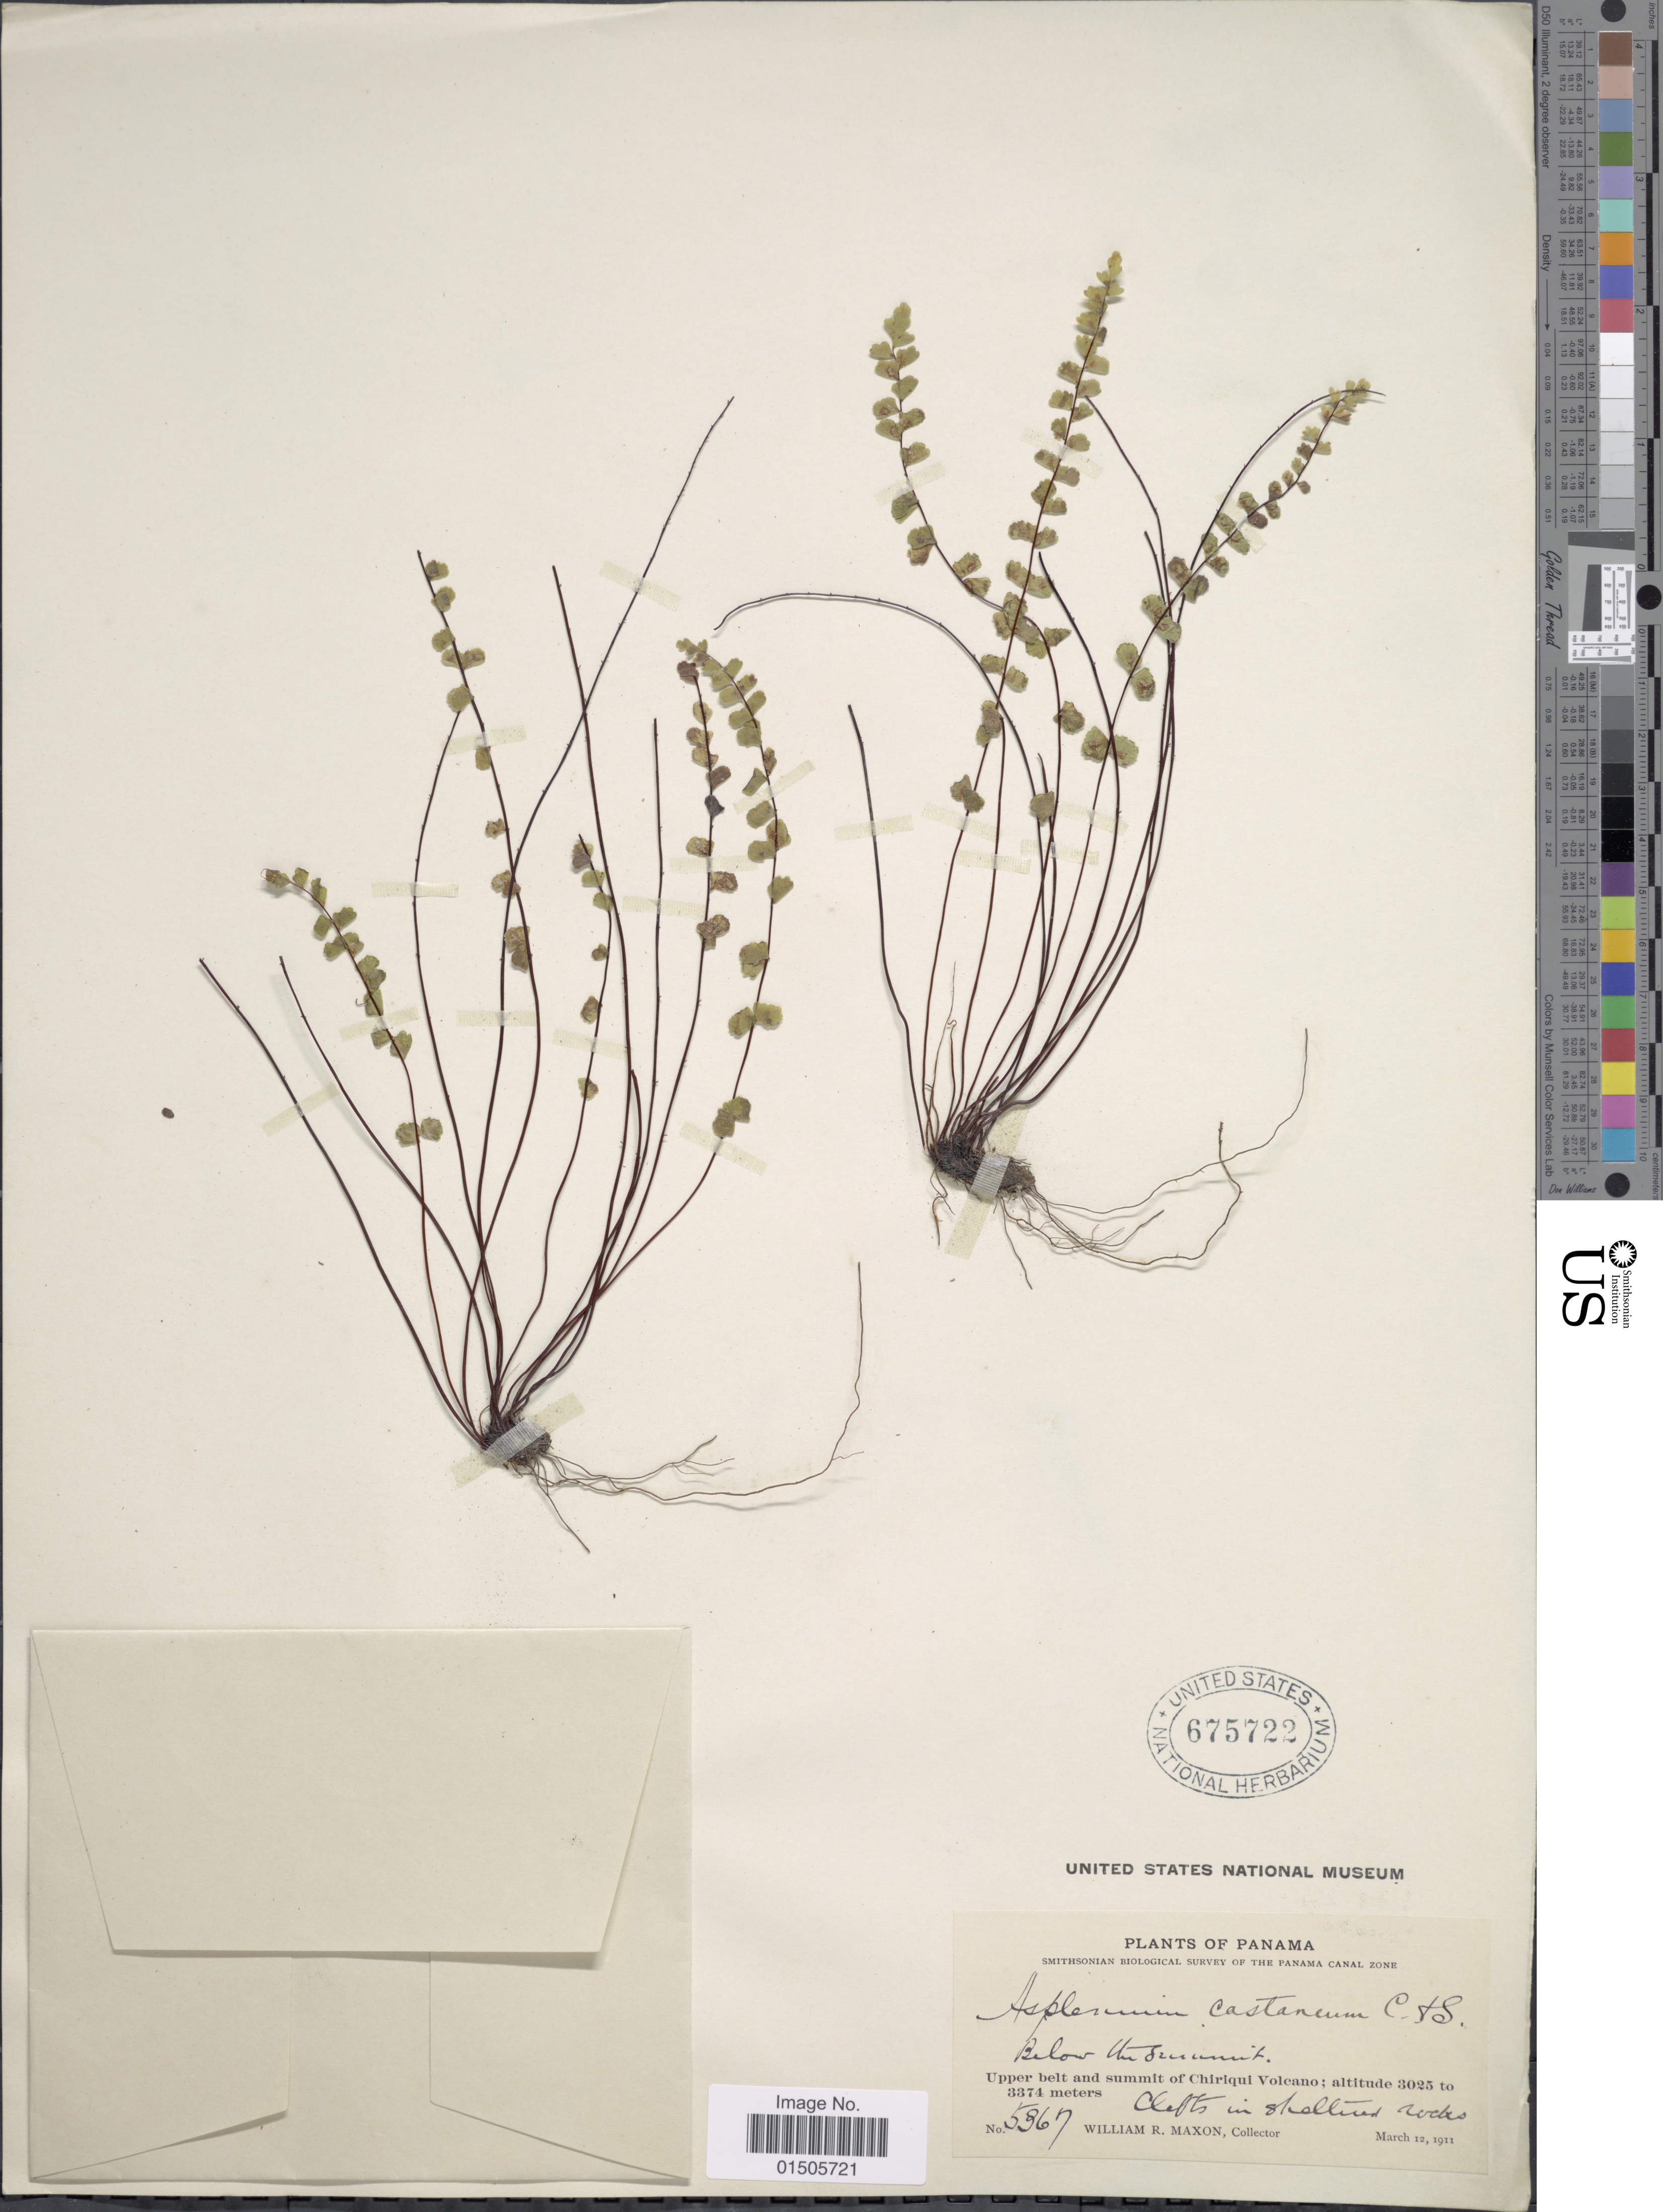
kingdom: Plantae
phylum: Tracheophyta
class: Polypodiopsida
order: Polypodiales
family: Aspleniaceae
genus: Asplenium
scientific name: Asplenium castaneum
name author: Schltdl. & Cham.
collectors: W. R. Maxon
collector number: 5367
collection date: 1911-03-12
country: Panama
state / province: Colón / Panamá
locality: The Panama Canal Zone, Upper belt and summit of Chriqui Volcano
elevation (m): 3025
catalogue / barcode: US 675722